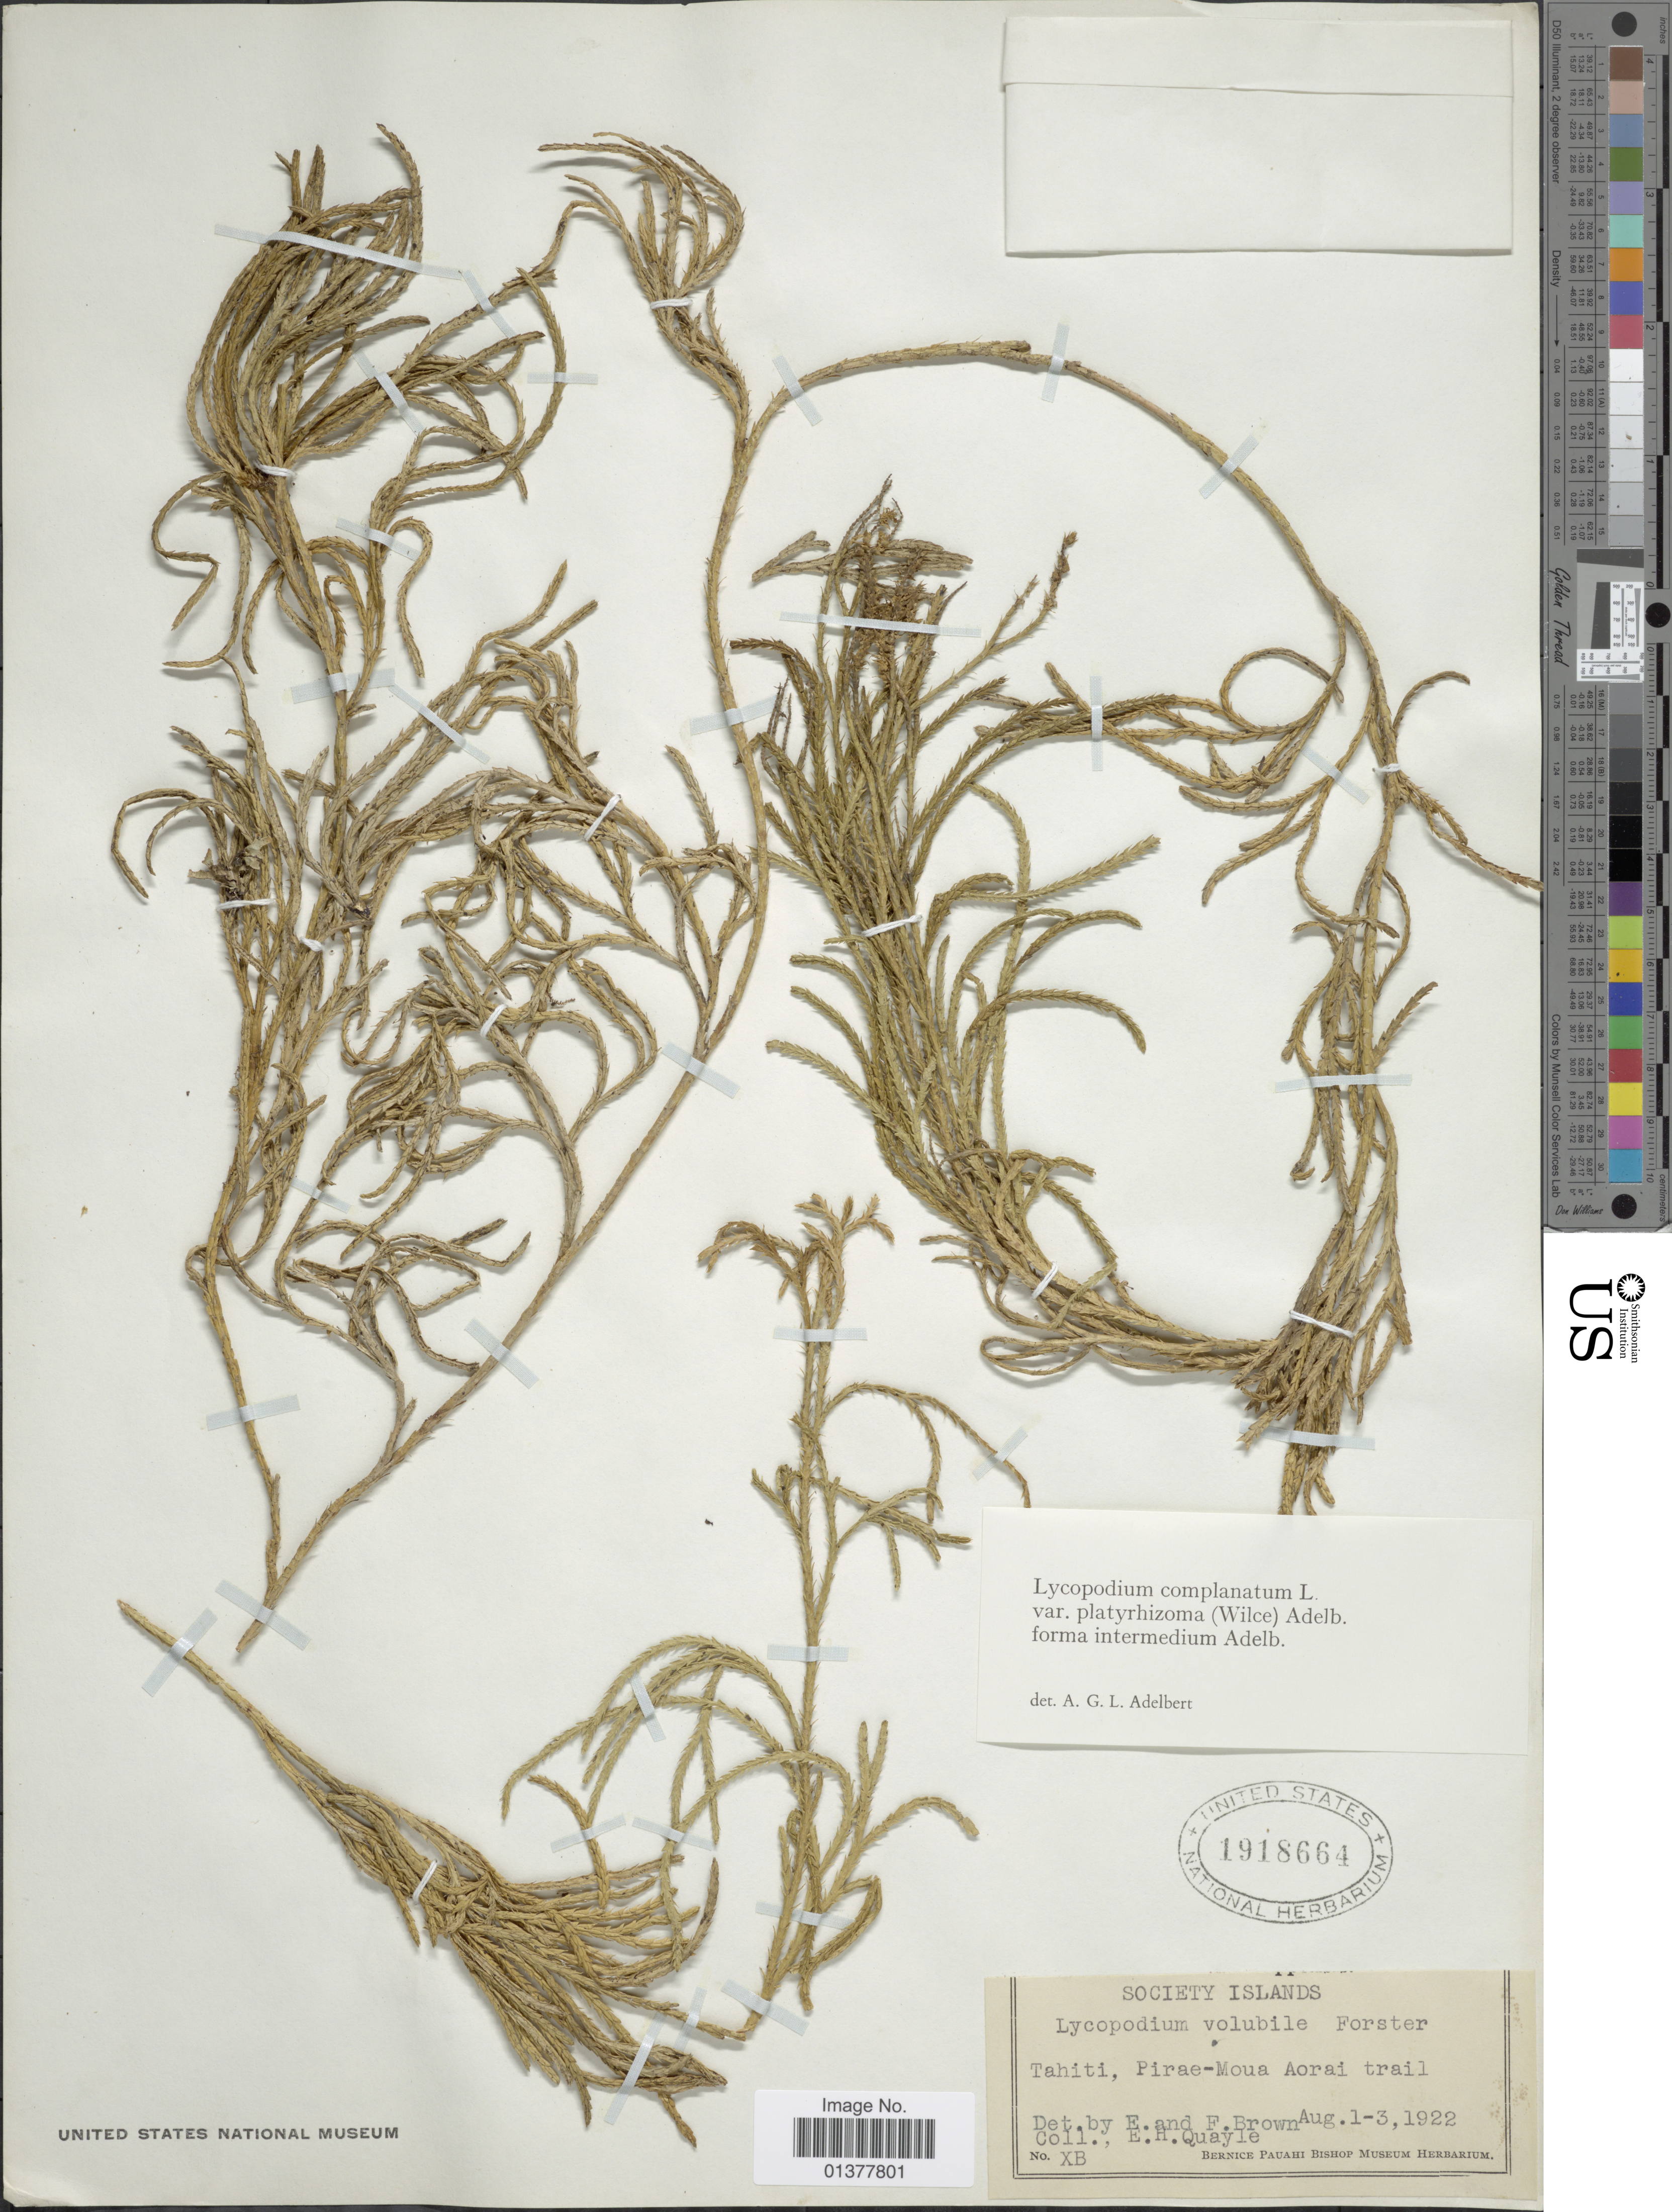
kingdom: Plantae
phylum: Tracheophyta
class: Lycopodiopsida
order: Lycopodiales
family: Lycopodiaceae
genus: Diphasiastrum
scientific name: Diphasiastrum platyrhizomum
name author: (J.H. Wilce) Holub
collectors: E. Quayle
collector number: XB?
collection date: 1922-08-01/1922-08-03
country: French Polynesia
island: Tahiti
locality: Society Islands. Tahiti, Pirae-Moua Aorai trail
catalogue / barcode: US 1918664